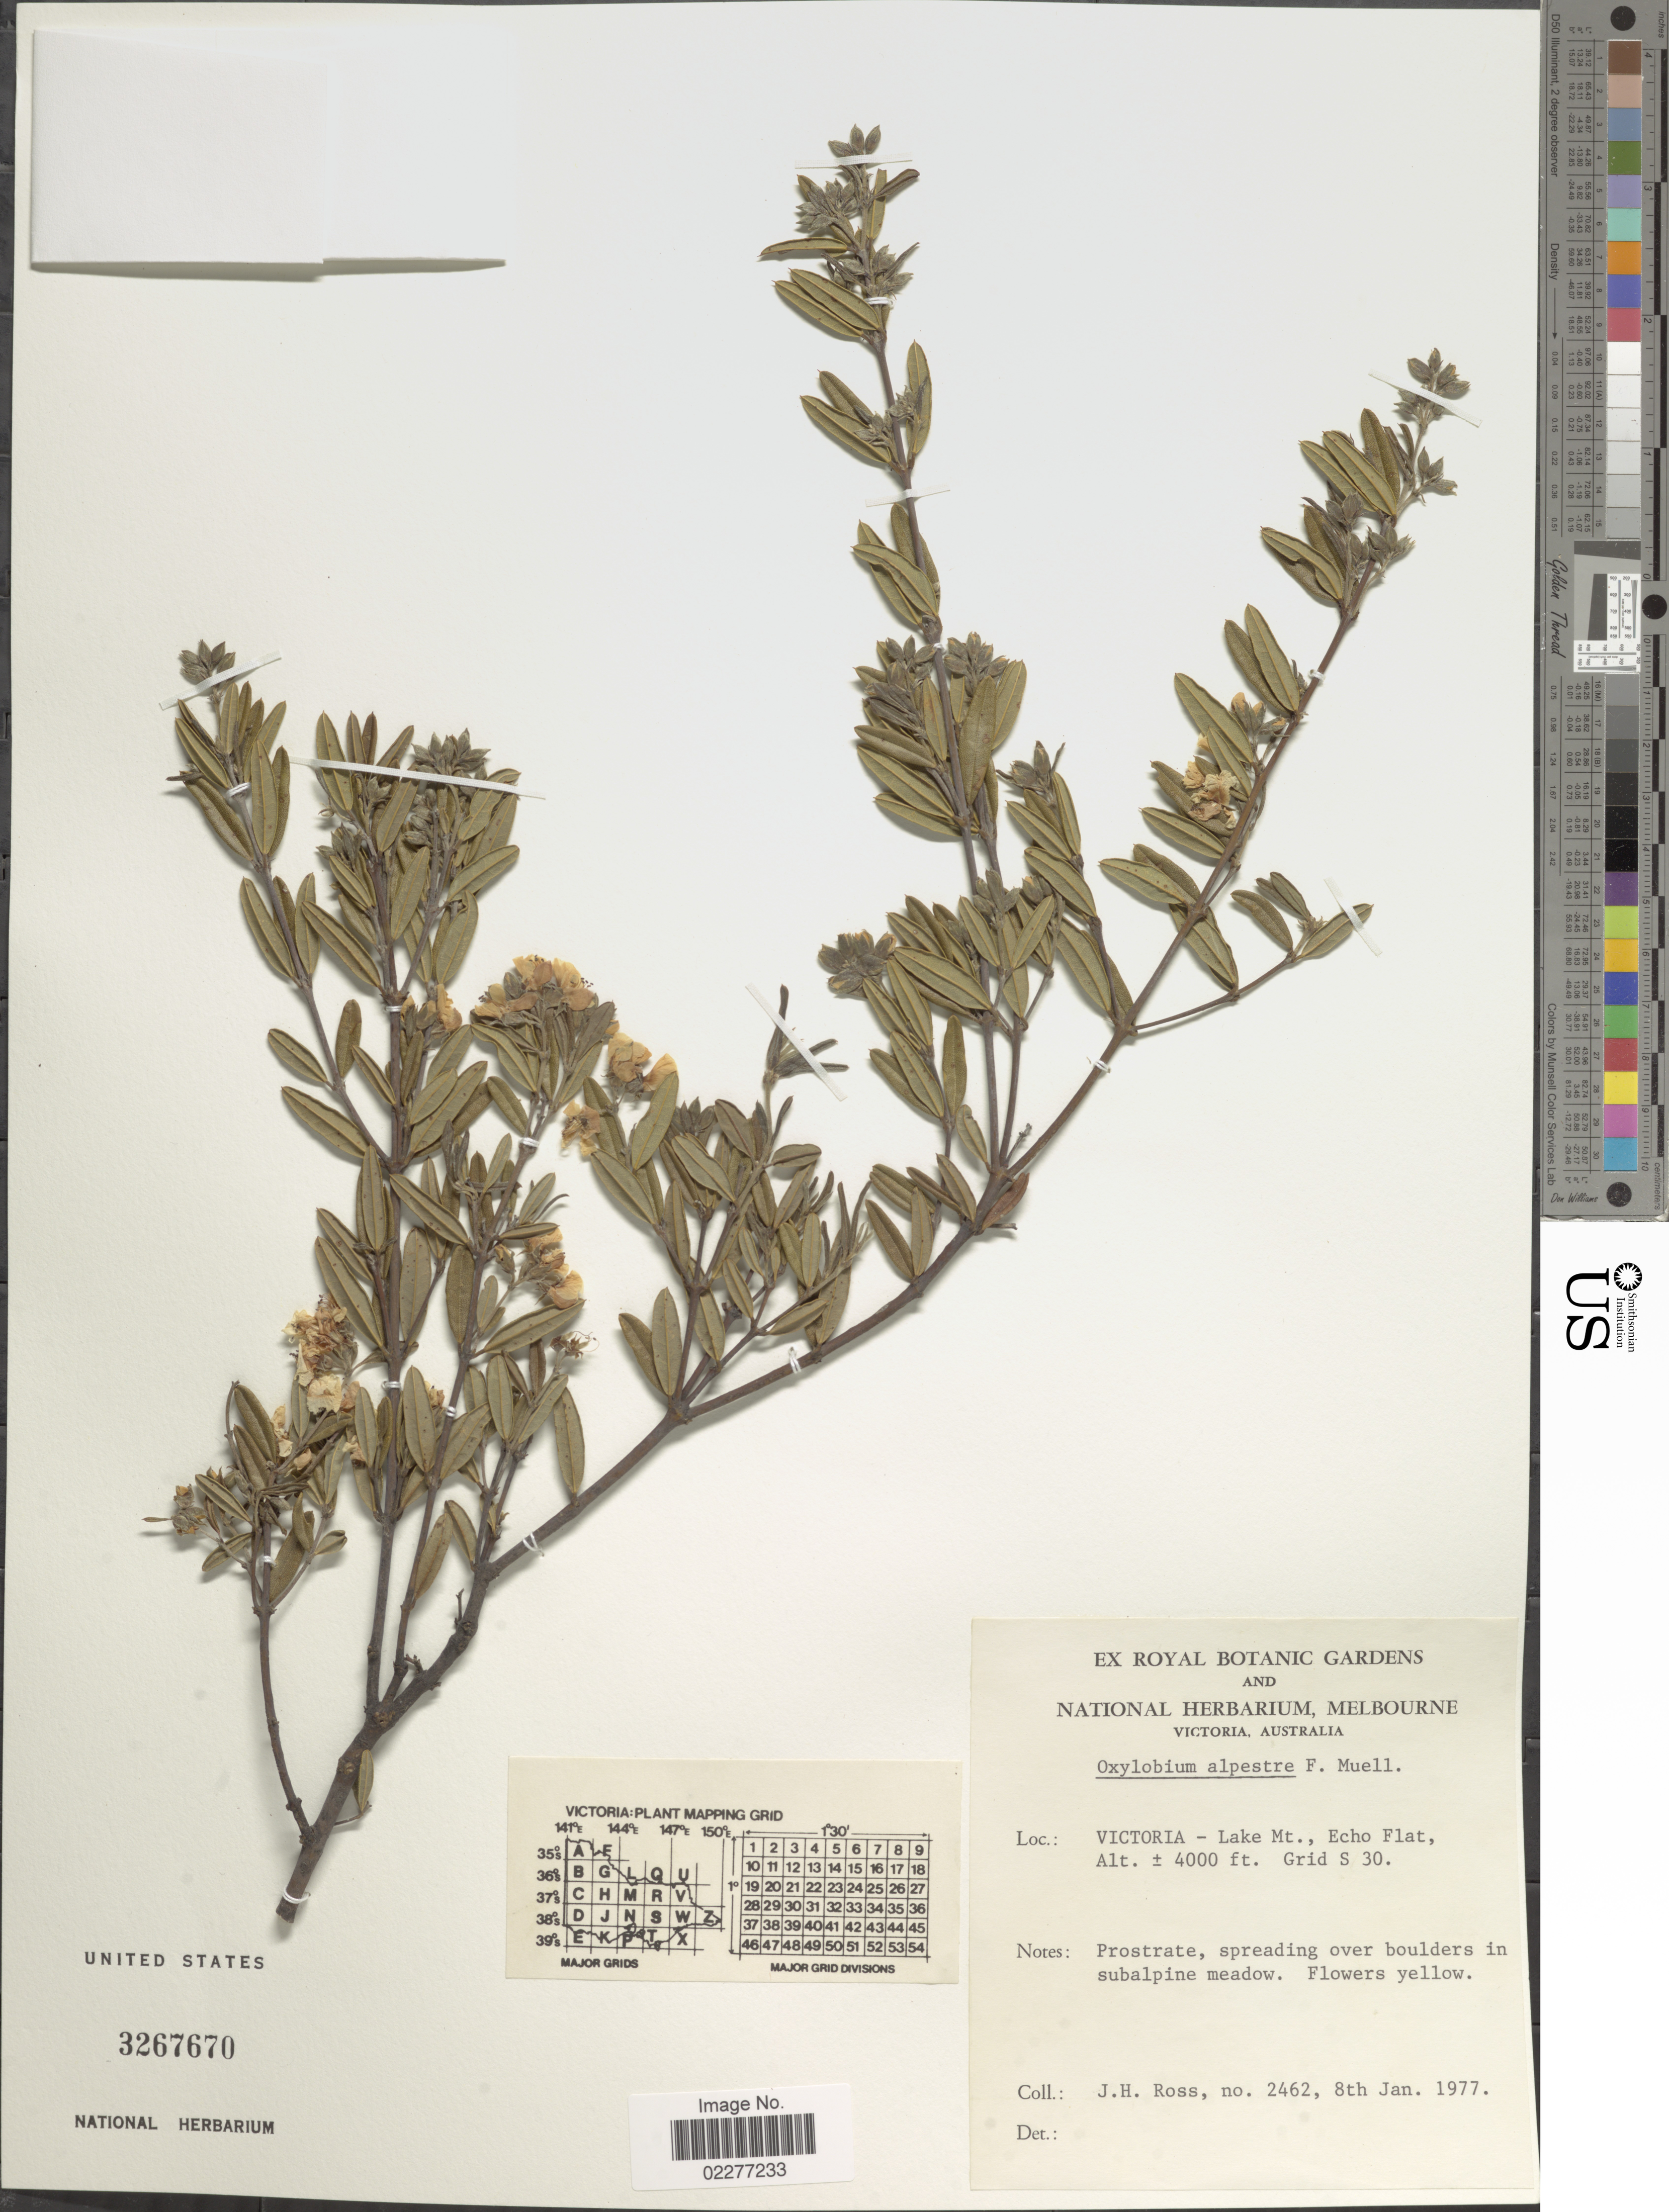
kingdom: Plantae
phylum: Tracheophyta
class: Magnoliopsida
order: Fabales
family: Fabaceae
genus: Oxylobium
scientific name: Oxylobium alpestre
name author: F. Muell.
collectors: J. Ross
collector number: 2462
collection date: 1977-01-08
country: Australia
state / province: Victoria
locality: Victoria - Lake Mt., Echo Flat. Grid S 30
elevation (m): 1219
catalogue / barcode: US 3267670